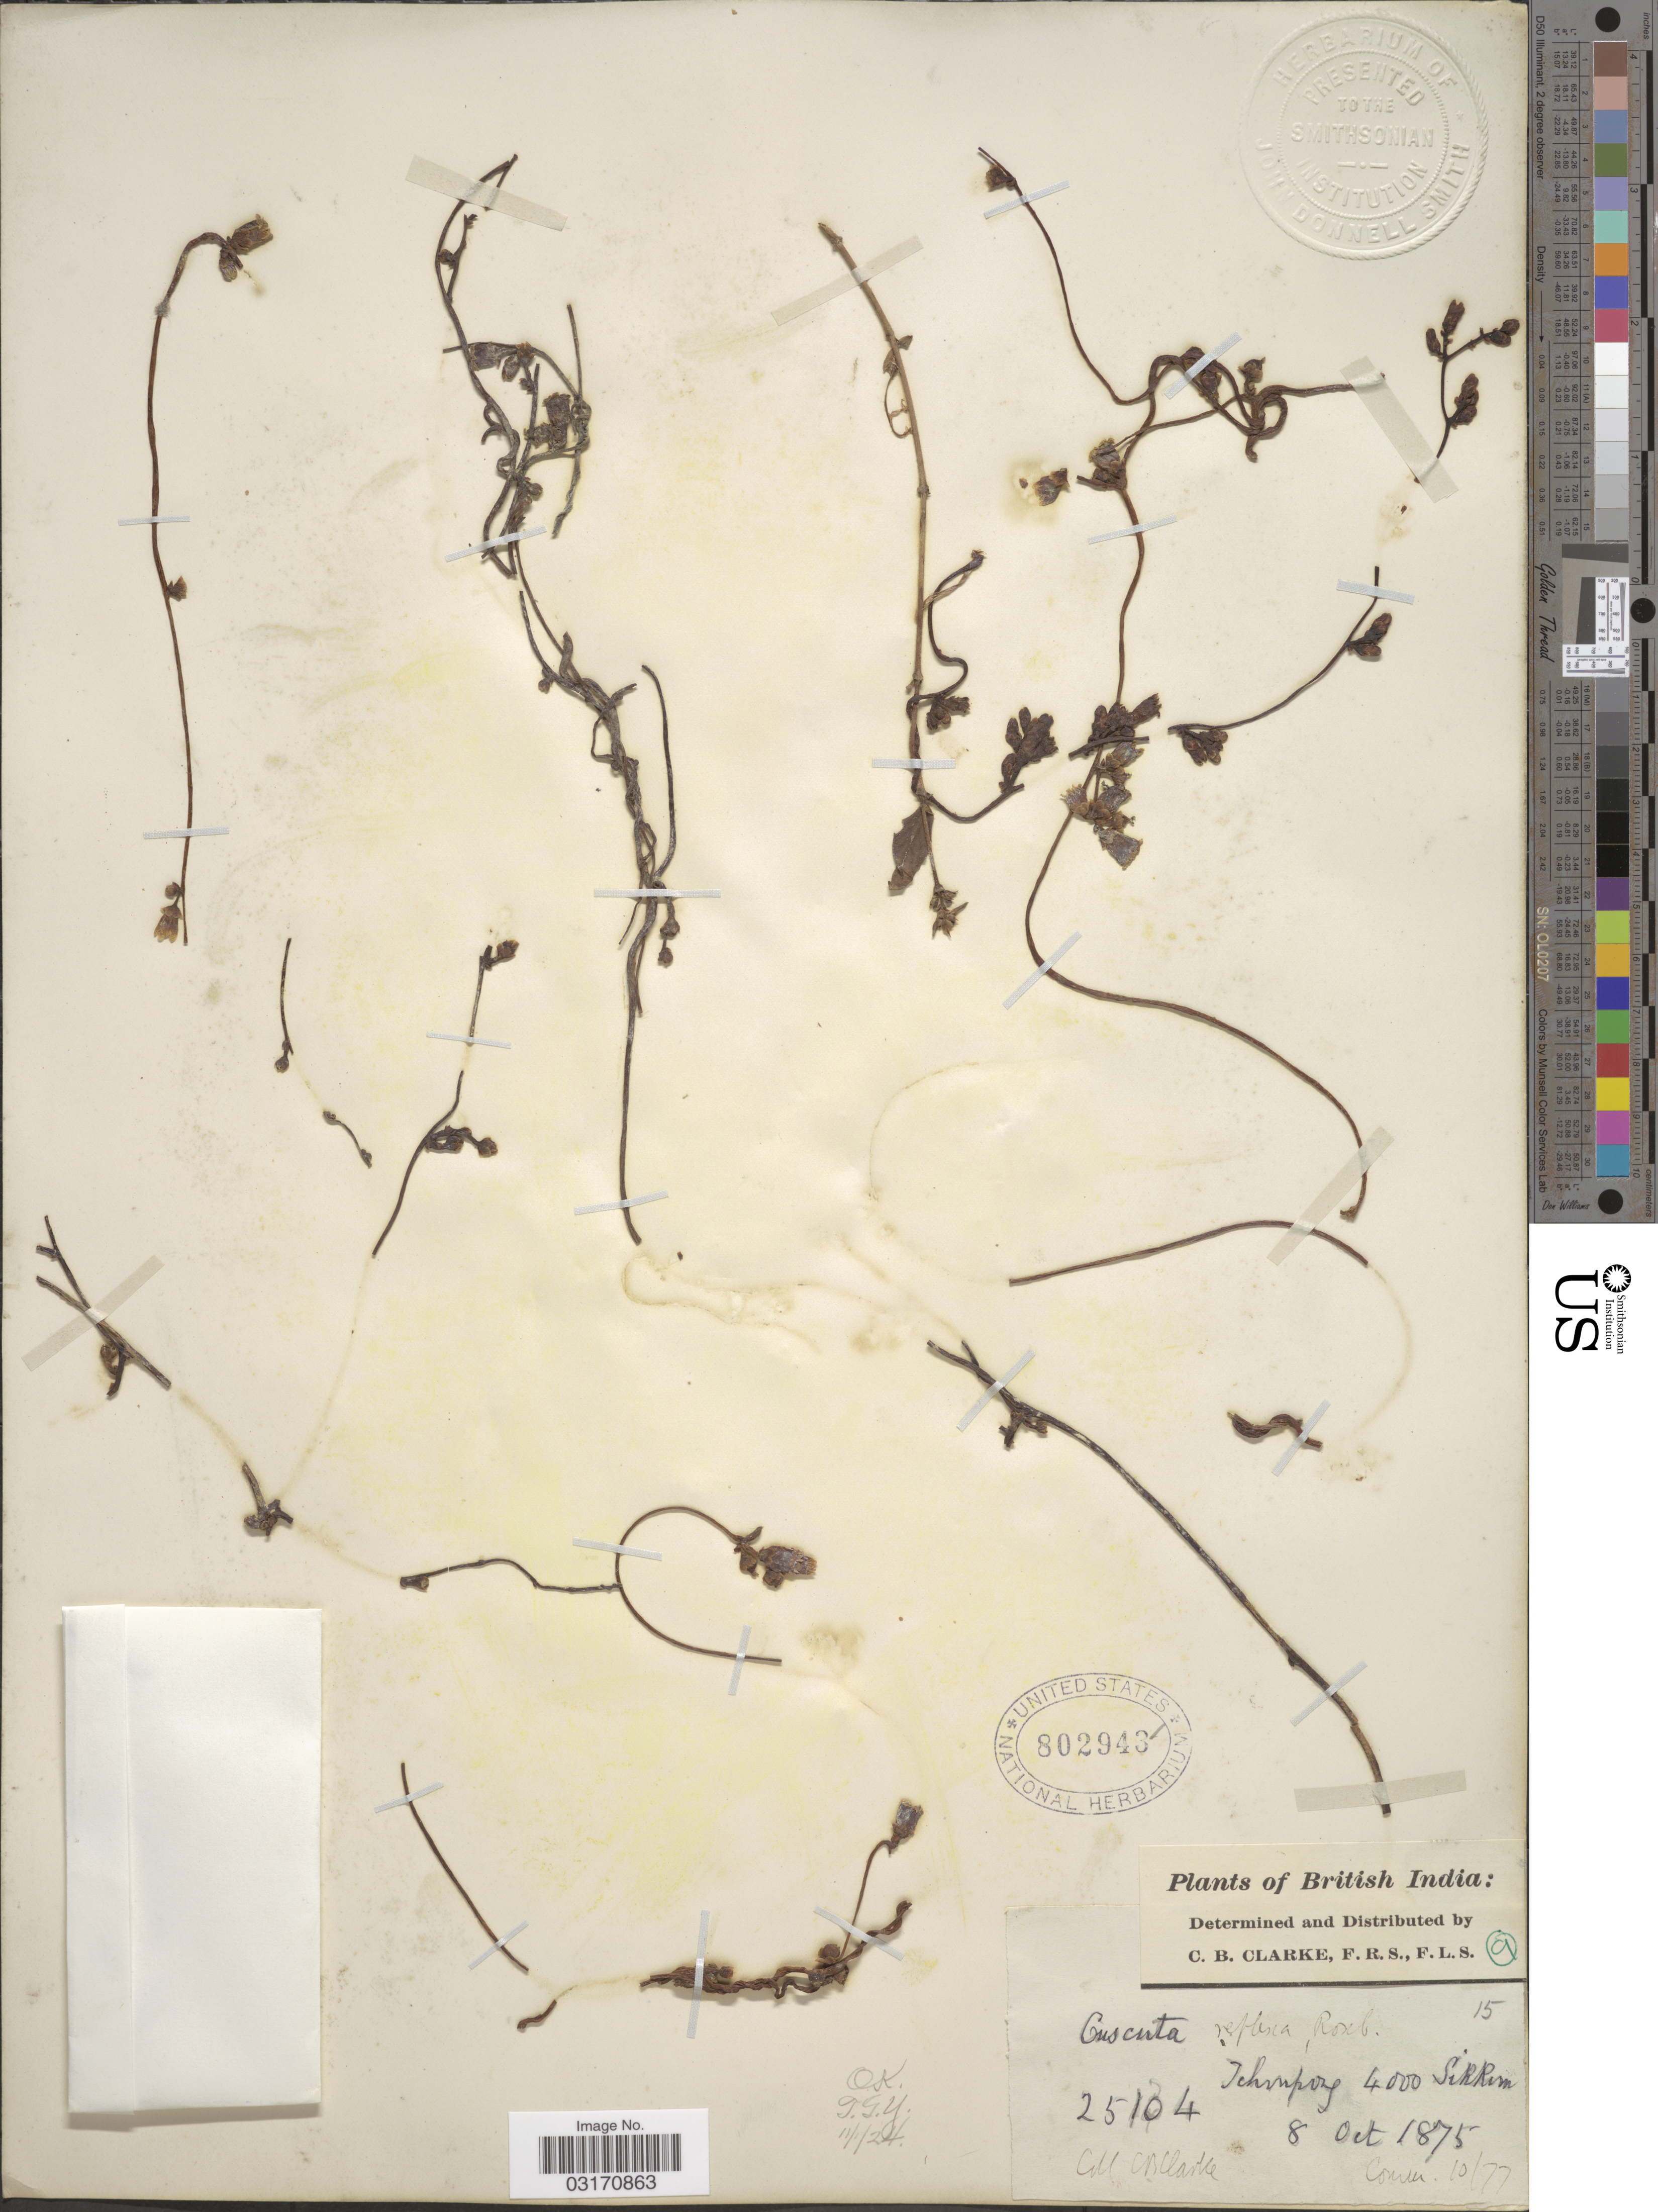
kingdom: Plantae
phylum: Tracheophyta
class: Magnoliopsida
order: Solanales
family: Convolvulaceae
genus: Cuscuta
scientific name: Cuscuta reflexa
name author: Roxb.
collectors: C. B. Clarke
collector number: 25104*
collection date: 1875-10-08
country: India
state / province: Sikkim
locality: British India. Tchonpong.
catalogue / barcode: US 802943